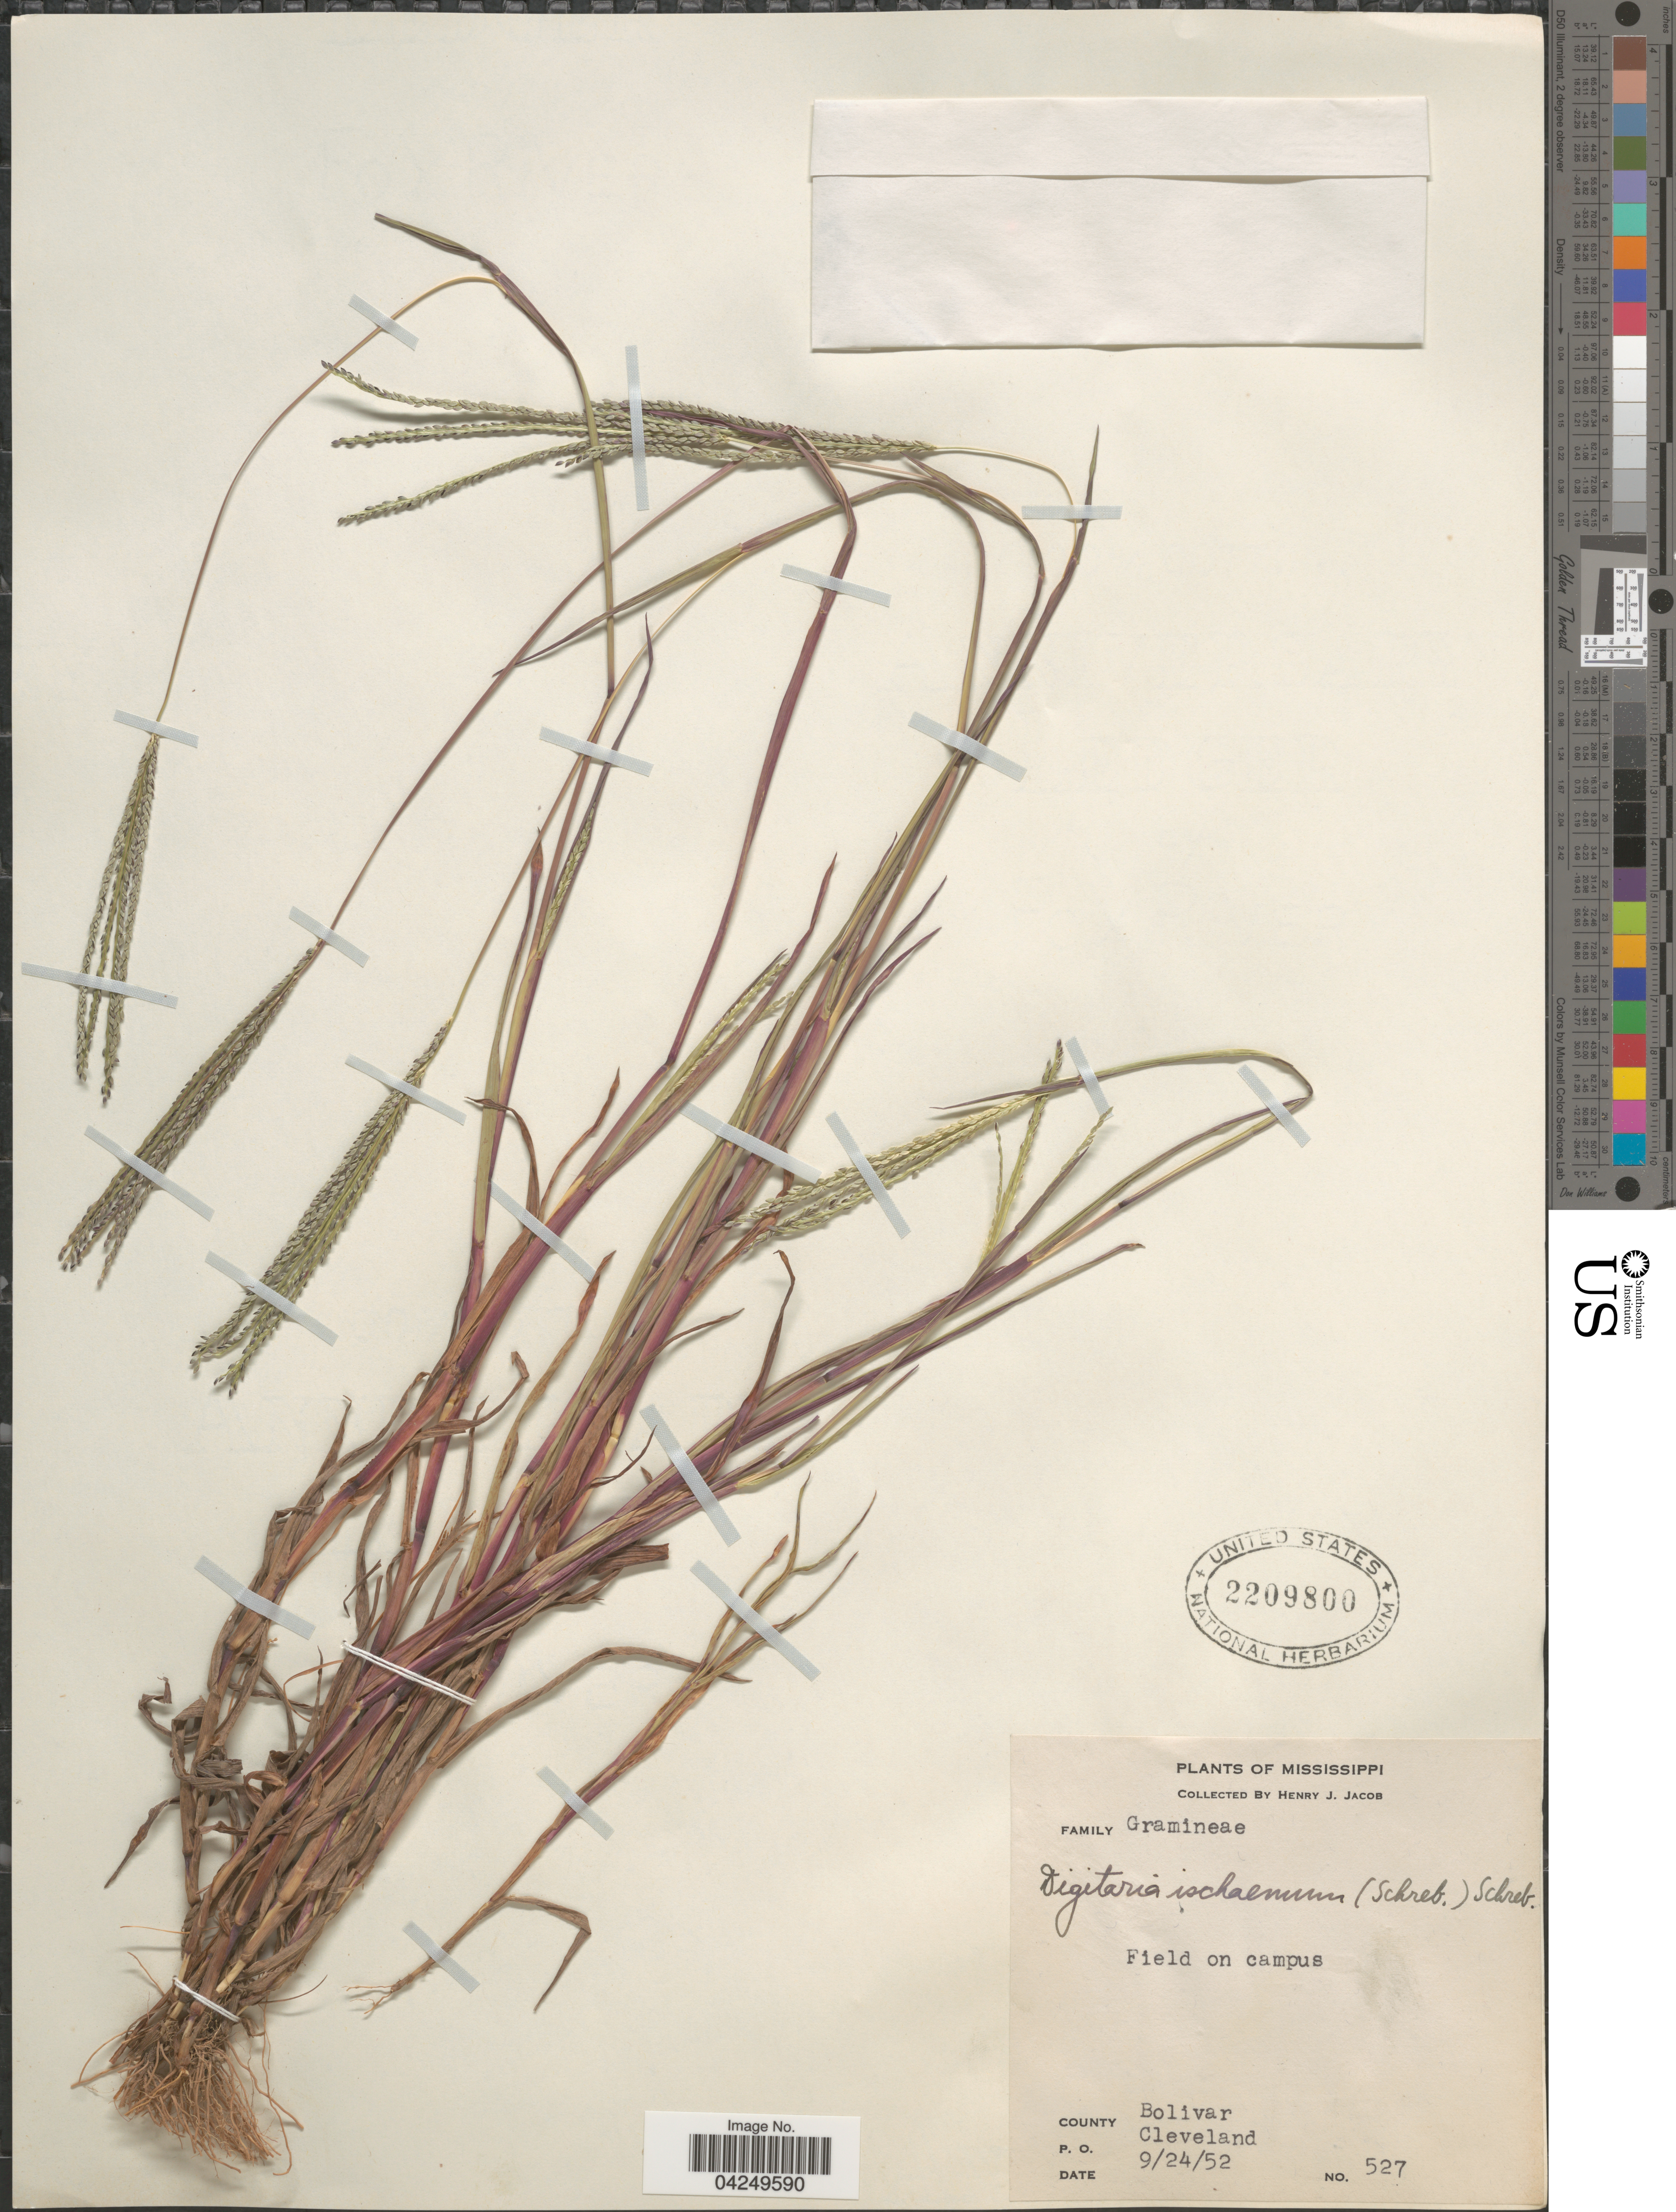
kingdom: Plantae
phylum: Tracheophyta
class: Liliopsida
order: Poales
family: Poaceae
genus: Digitaria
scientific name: Digitaria ischaemum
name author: (Schreber) Schreber ex Muhl.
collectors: H. Jacob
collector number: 527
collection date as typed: Transcribed d/m/y: 24/9/52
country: United States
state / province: Mississippi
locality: Field on campus. County Bolivar. P. O. Cleveland.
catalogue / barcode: US 2209800